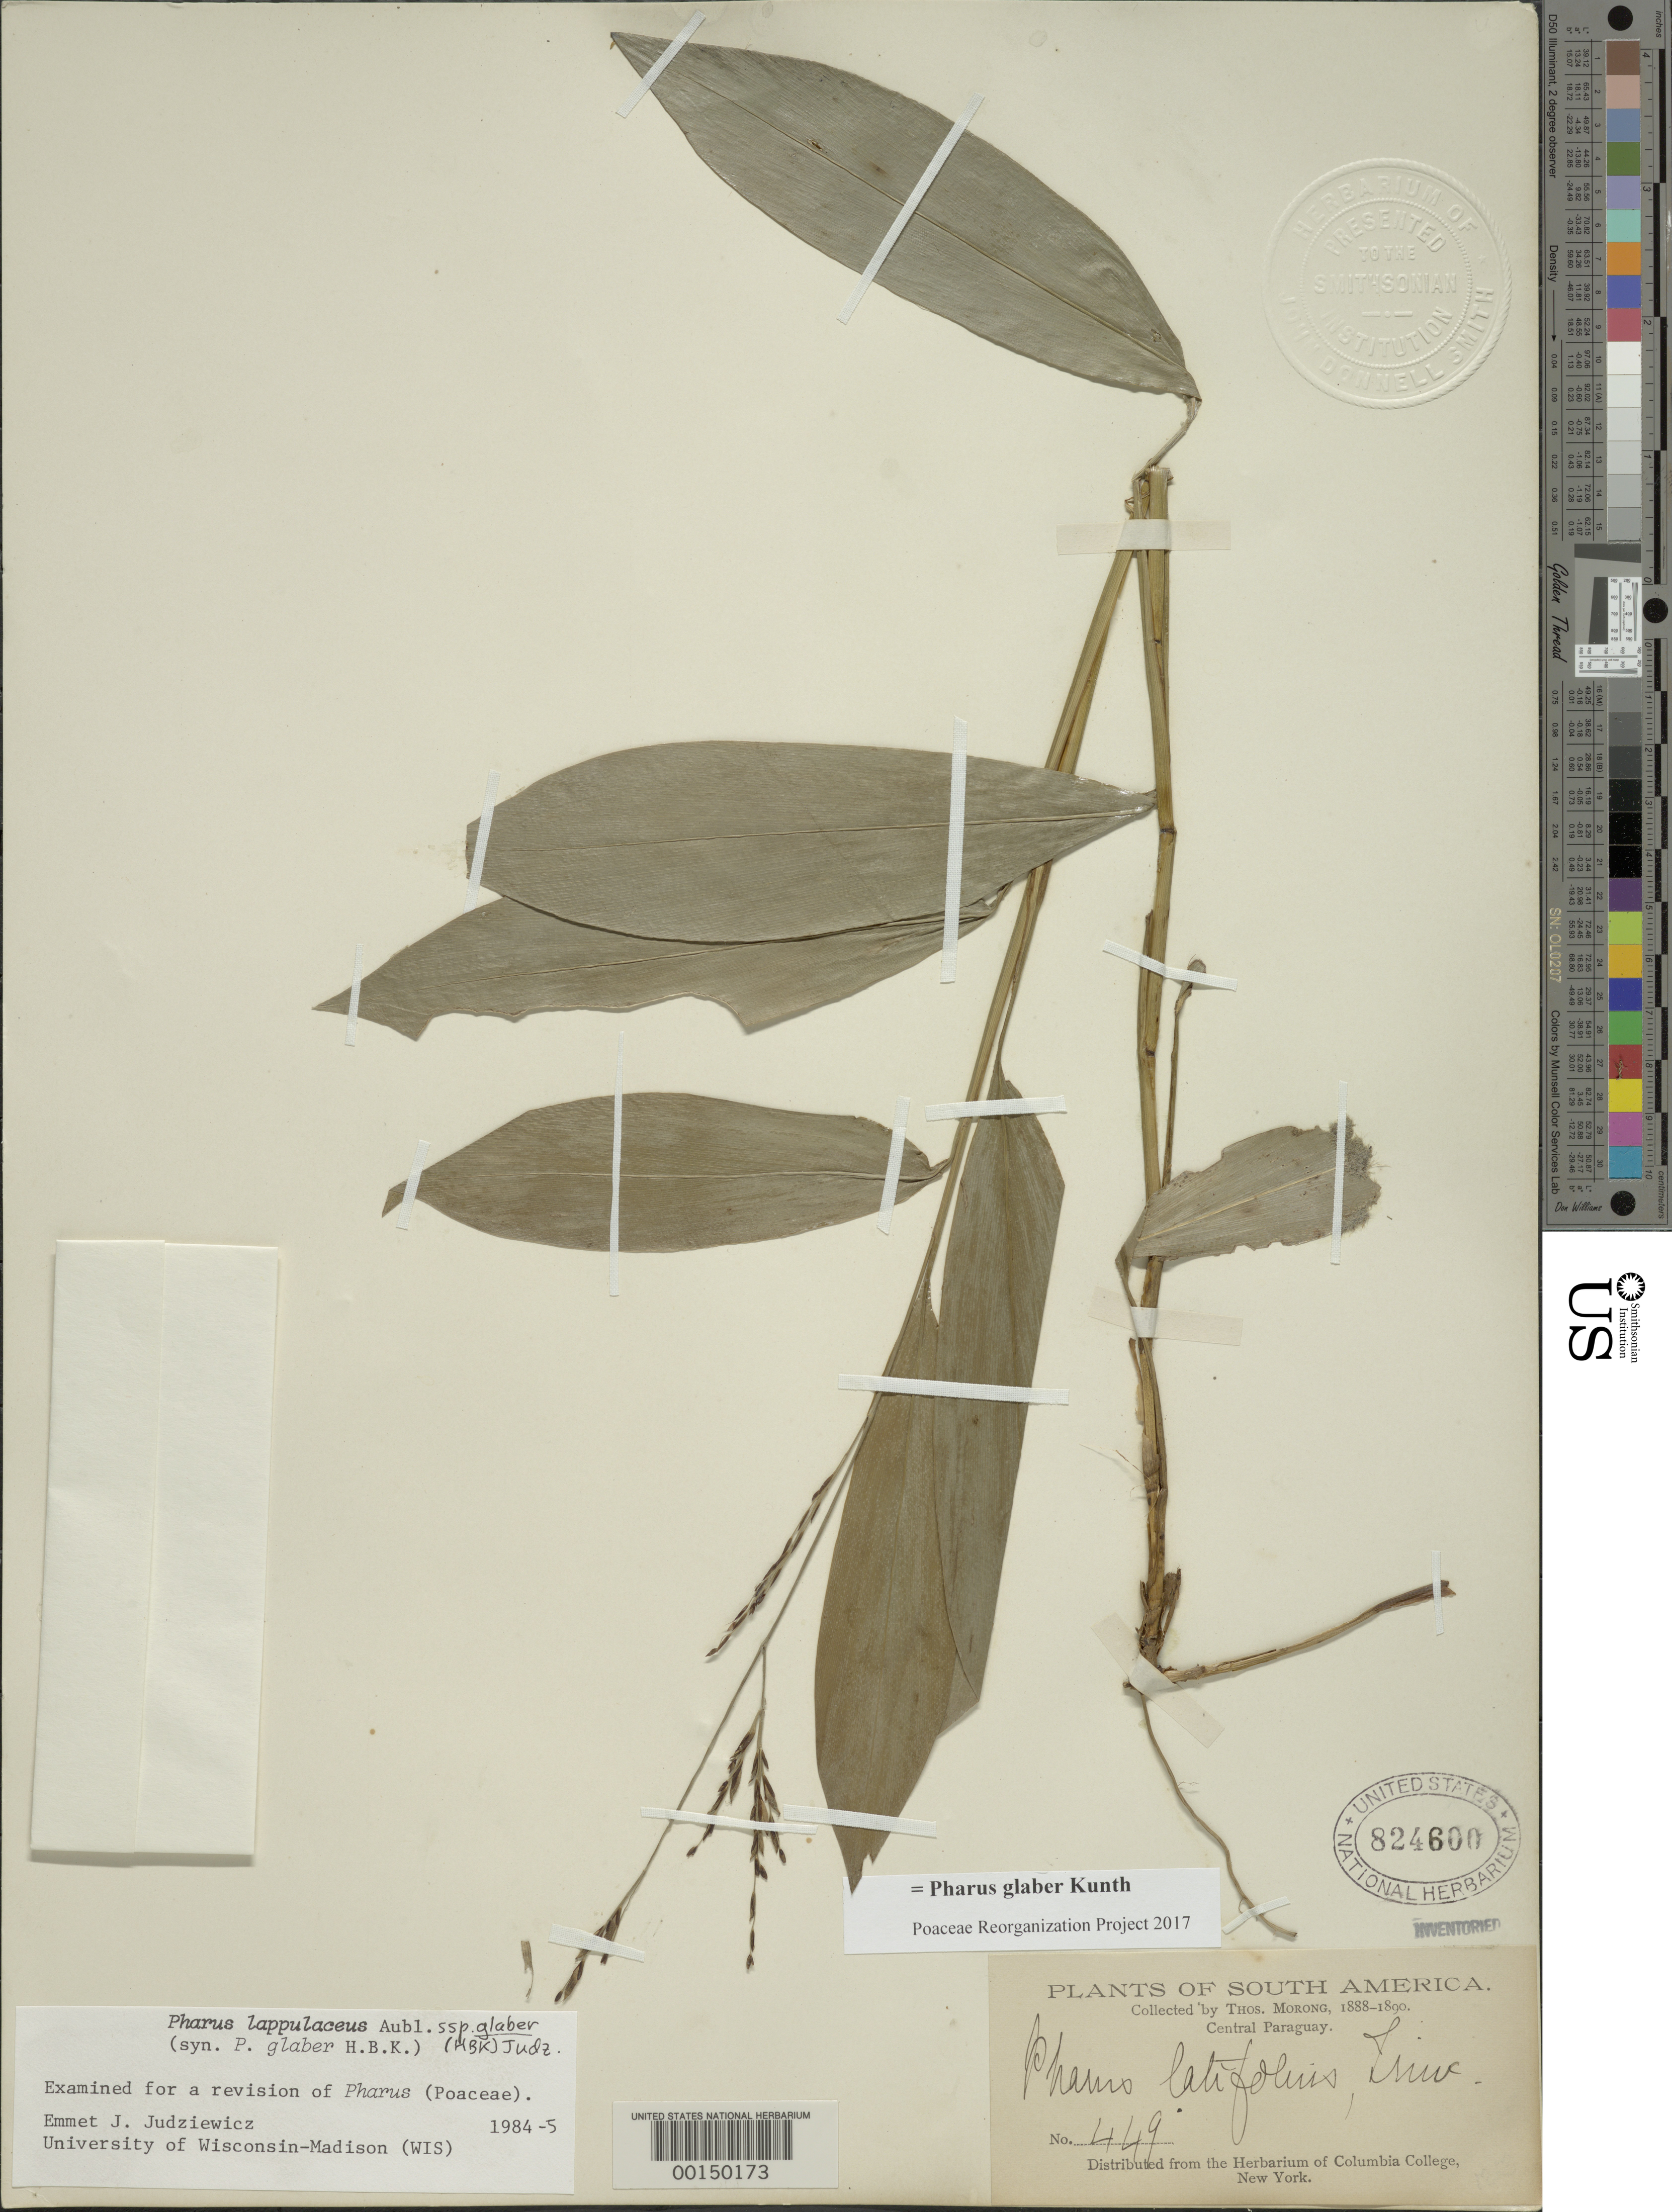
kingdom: Plantae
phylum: Tracheophyta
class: Liliopsida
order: Poales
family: Poaceae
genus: Pharus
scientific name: Pharus glaber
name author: Kunth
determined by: Poaceae Reorganization Project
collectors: T. Morong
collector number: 449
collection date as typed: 1888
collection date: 1888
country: Paraguay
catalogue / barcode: US 824600